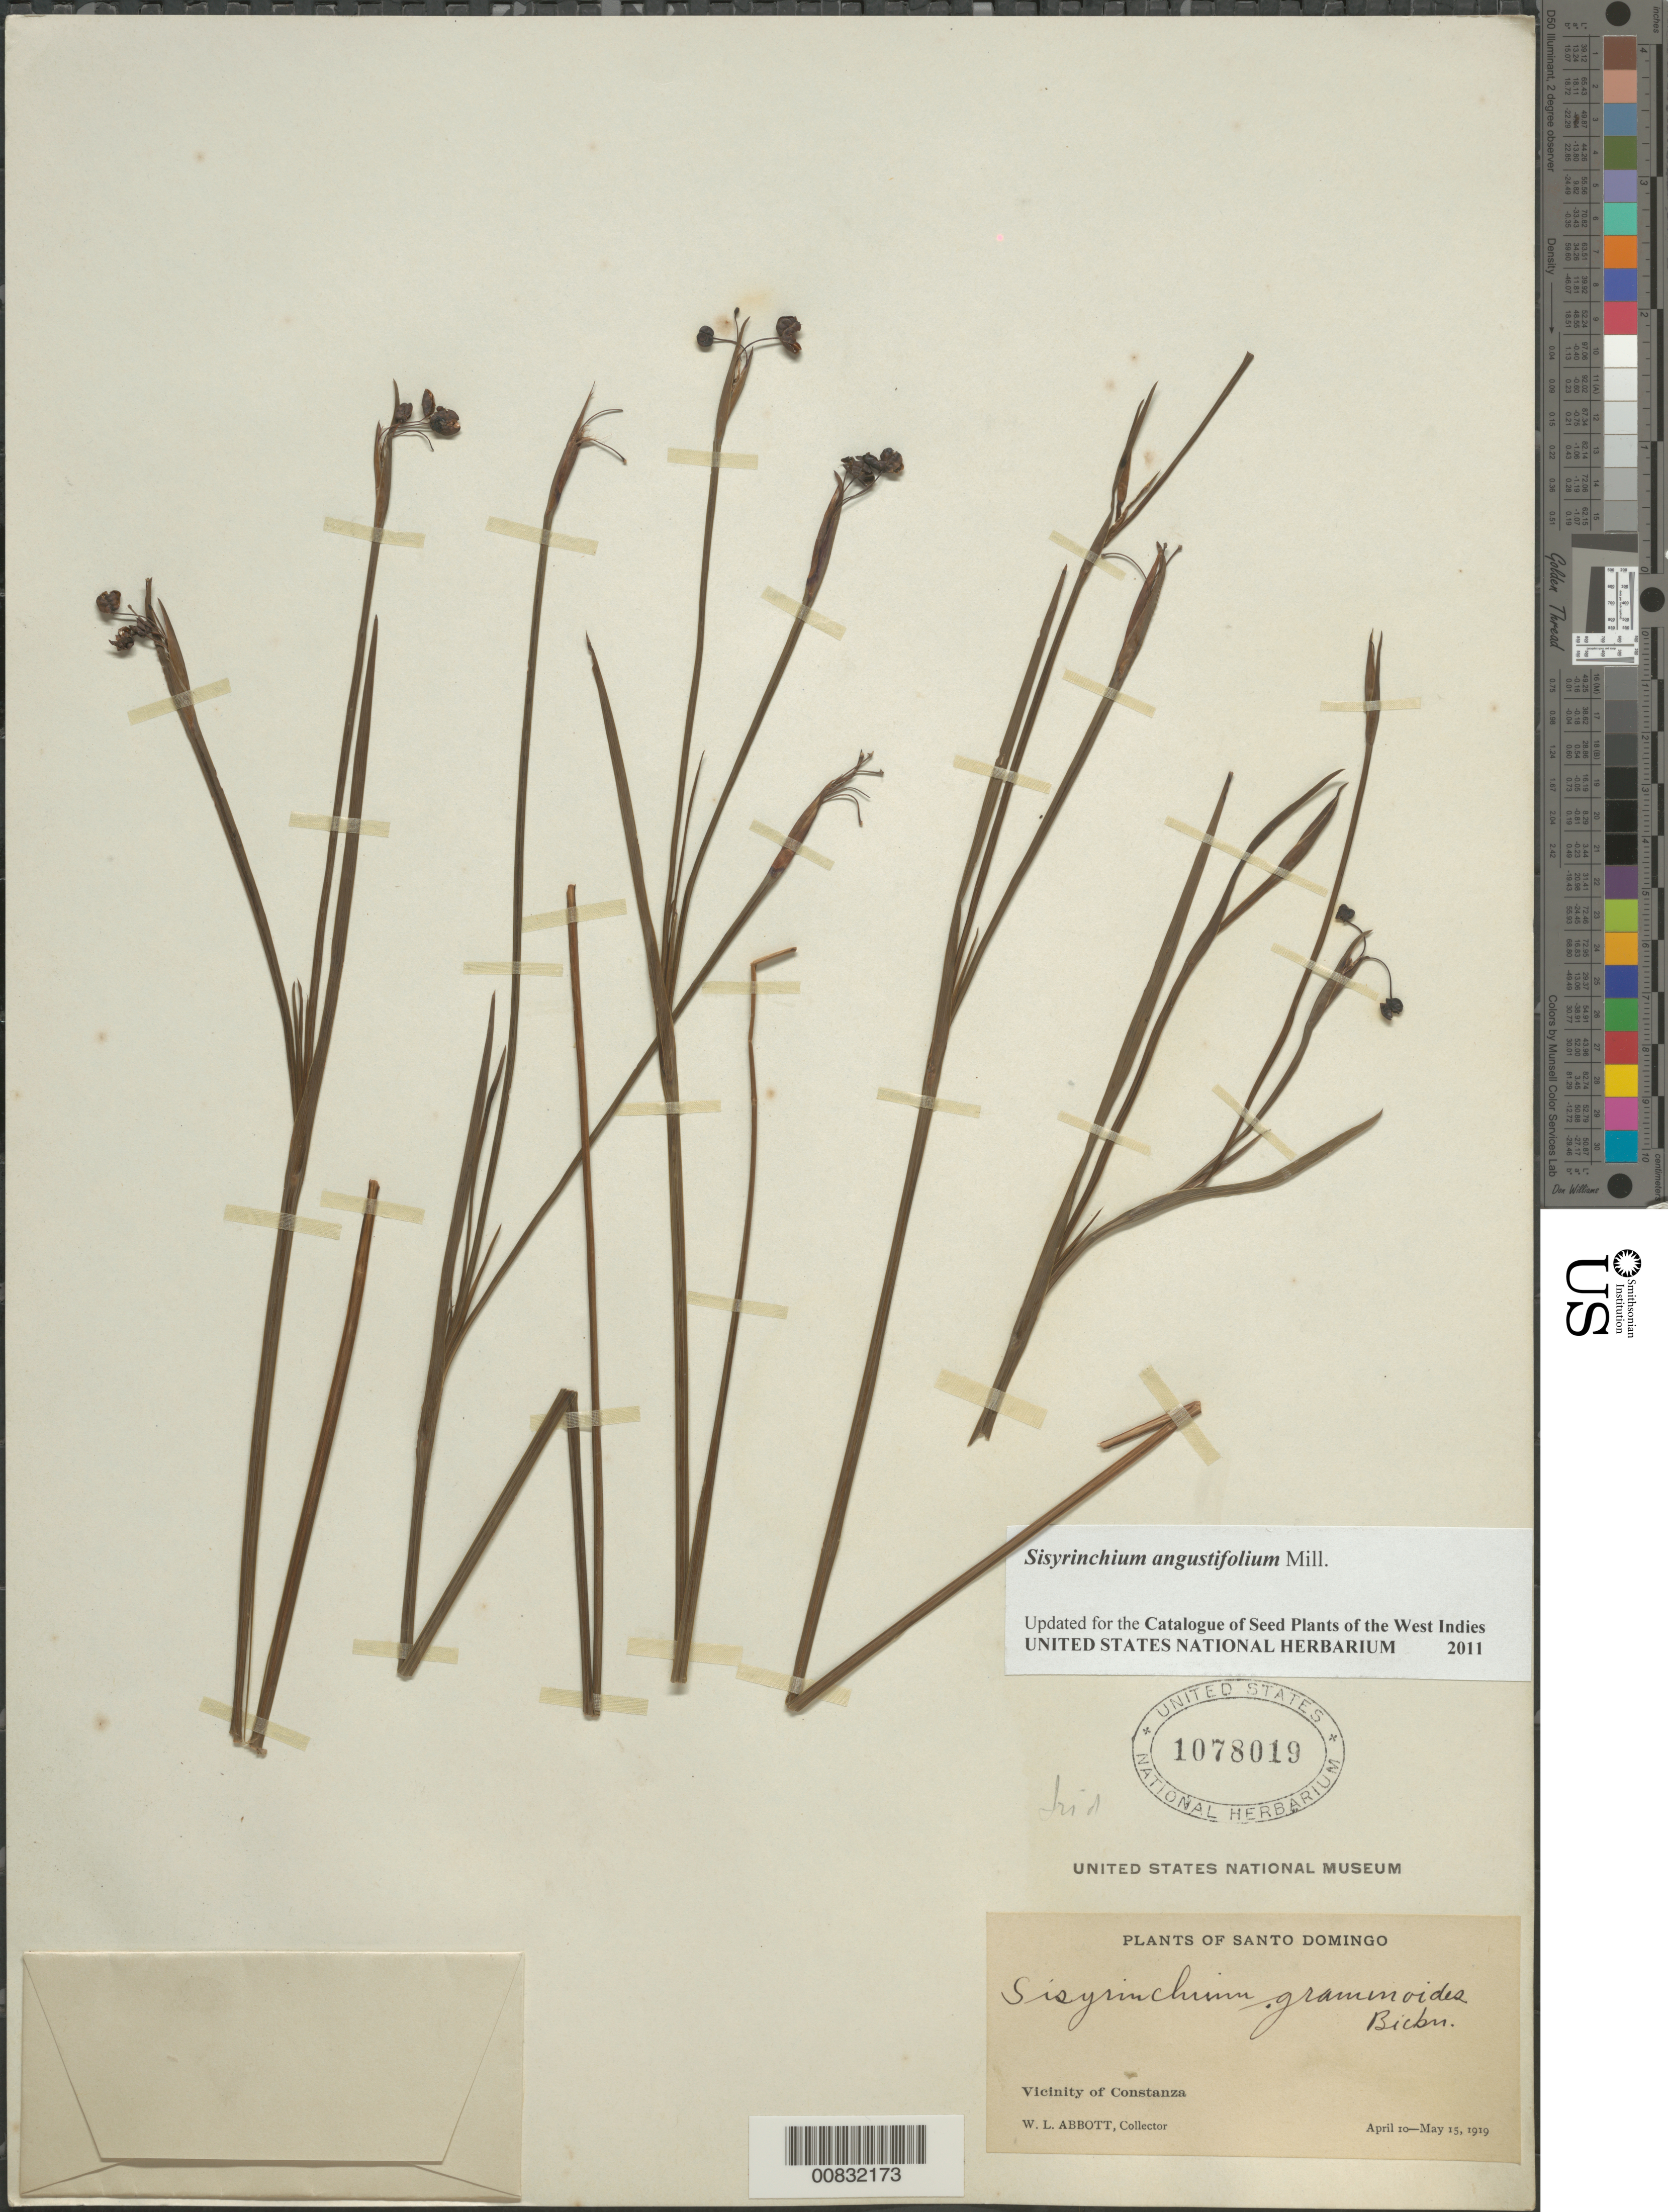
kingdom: Plantae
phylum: Tracheophyta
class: Liliopsida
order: Asparagales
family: Iridaceae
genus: Sisyrinchium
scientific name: Sisyrinchium angustifolium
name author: Mill.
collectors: W. L. Abbott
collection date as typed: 10 Apr 1919 to 15 May 1919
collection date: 1919-04-10/1919-05-15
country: Dominican Republic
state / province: La Vega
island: Hispaniola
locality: Vicinity of Constanza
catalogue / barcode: US 1078019